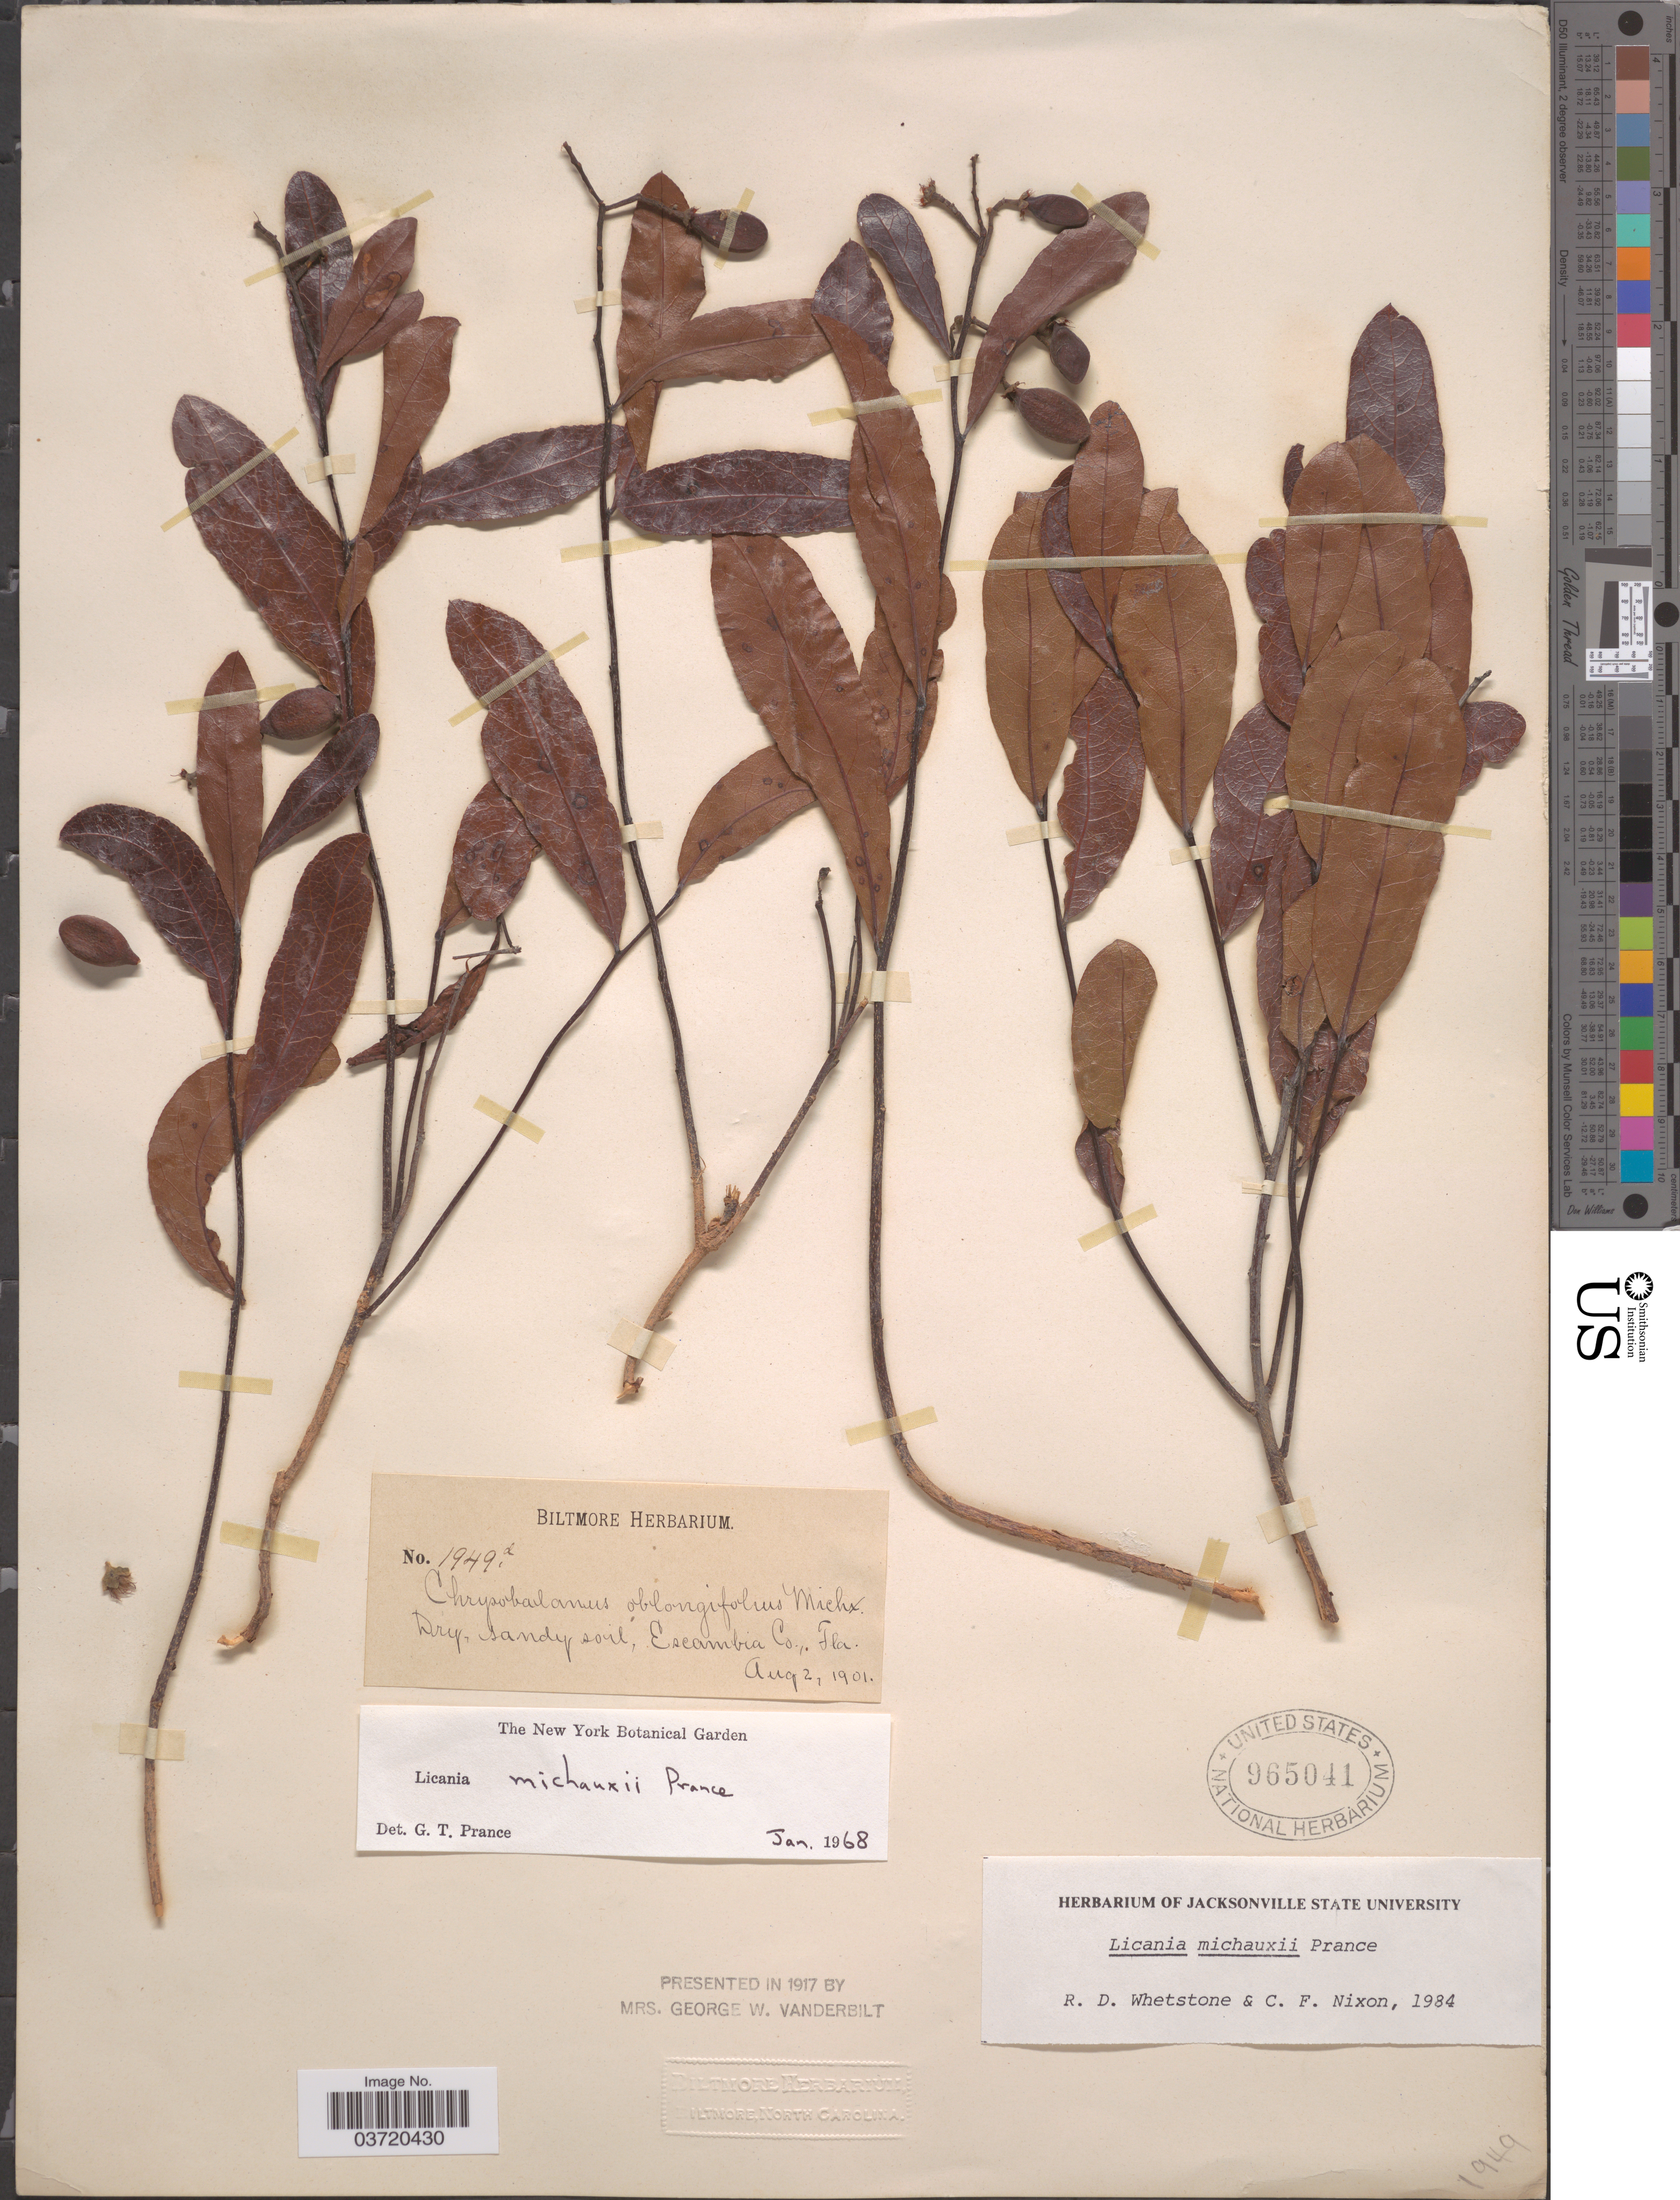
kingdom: Plantae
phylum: Tracheophyta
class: Magnoliopsida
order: Malpighiales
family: Chrysobalanaceae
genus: Geobalanus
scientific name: Geobalanus oblongifolius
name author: (Michx.) Small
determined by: Strong, M. T., (US), Smithsonian Institution - National Museum of Natural History (UNITED STATES)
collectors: ex herb. Biltmore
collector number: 1949a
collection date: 1901-08-02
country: United States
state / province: Florida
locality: Escambia Co.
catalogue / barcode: US 965041